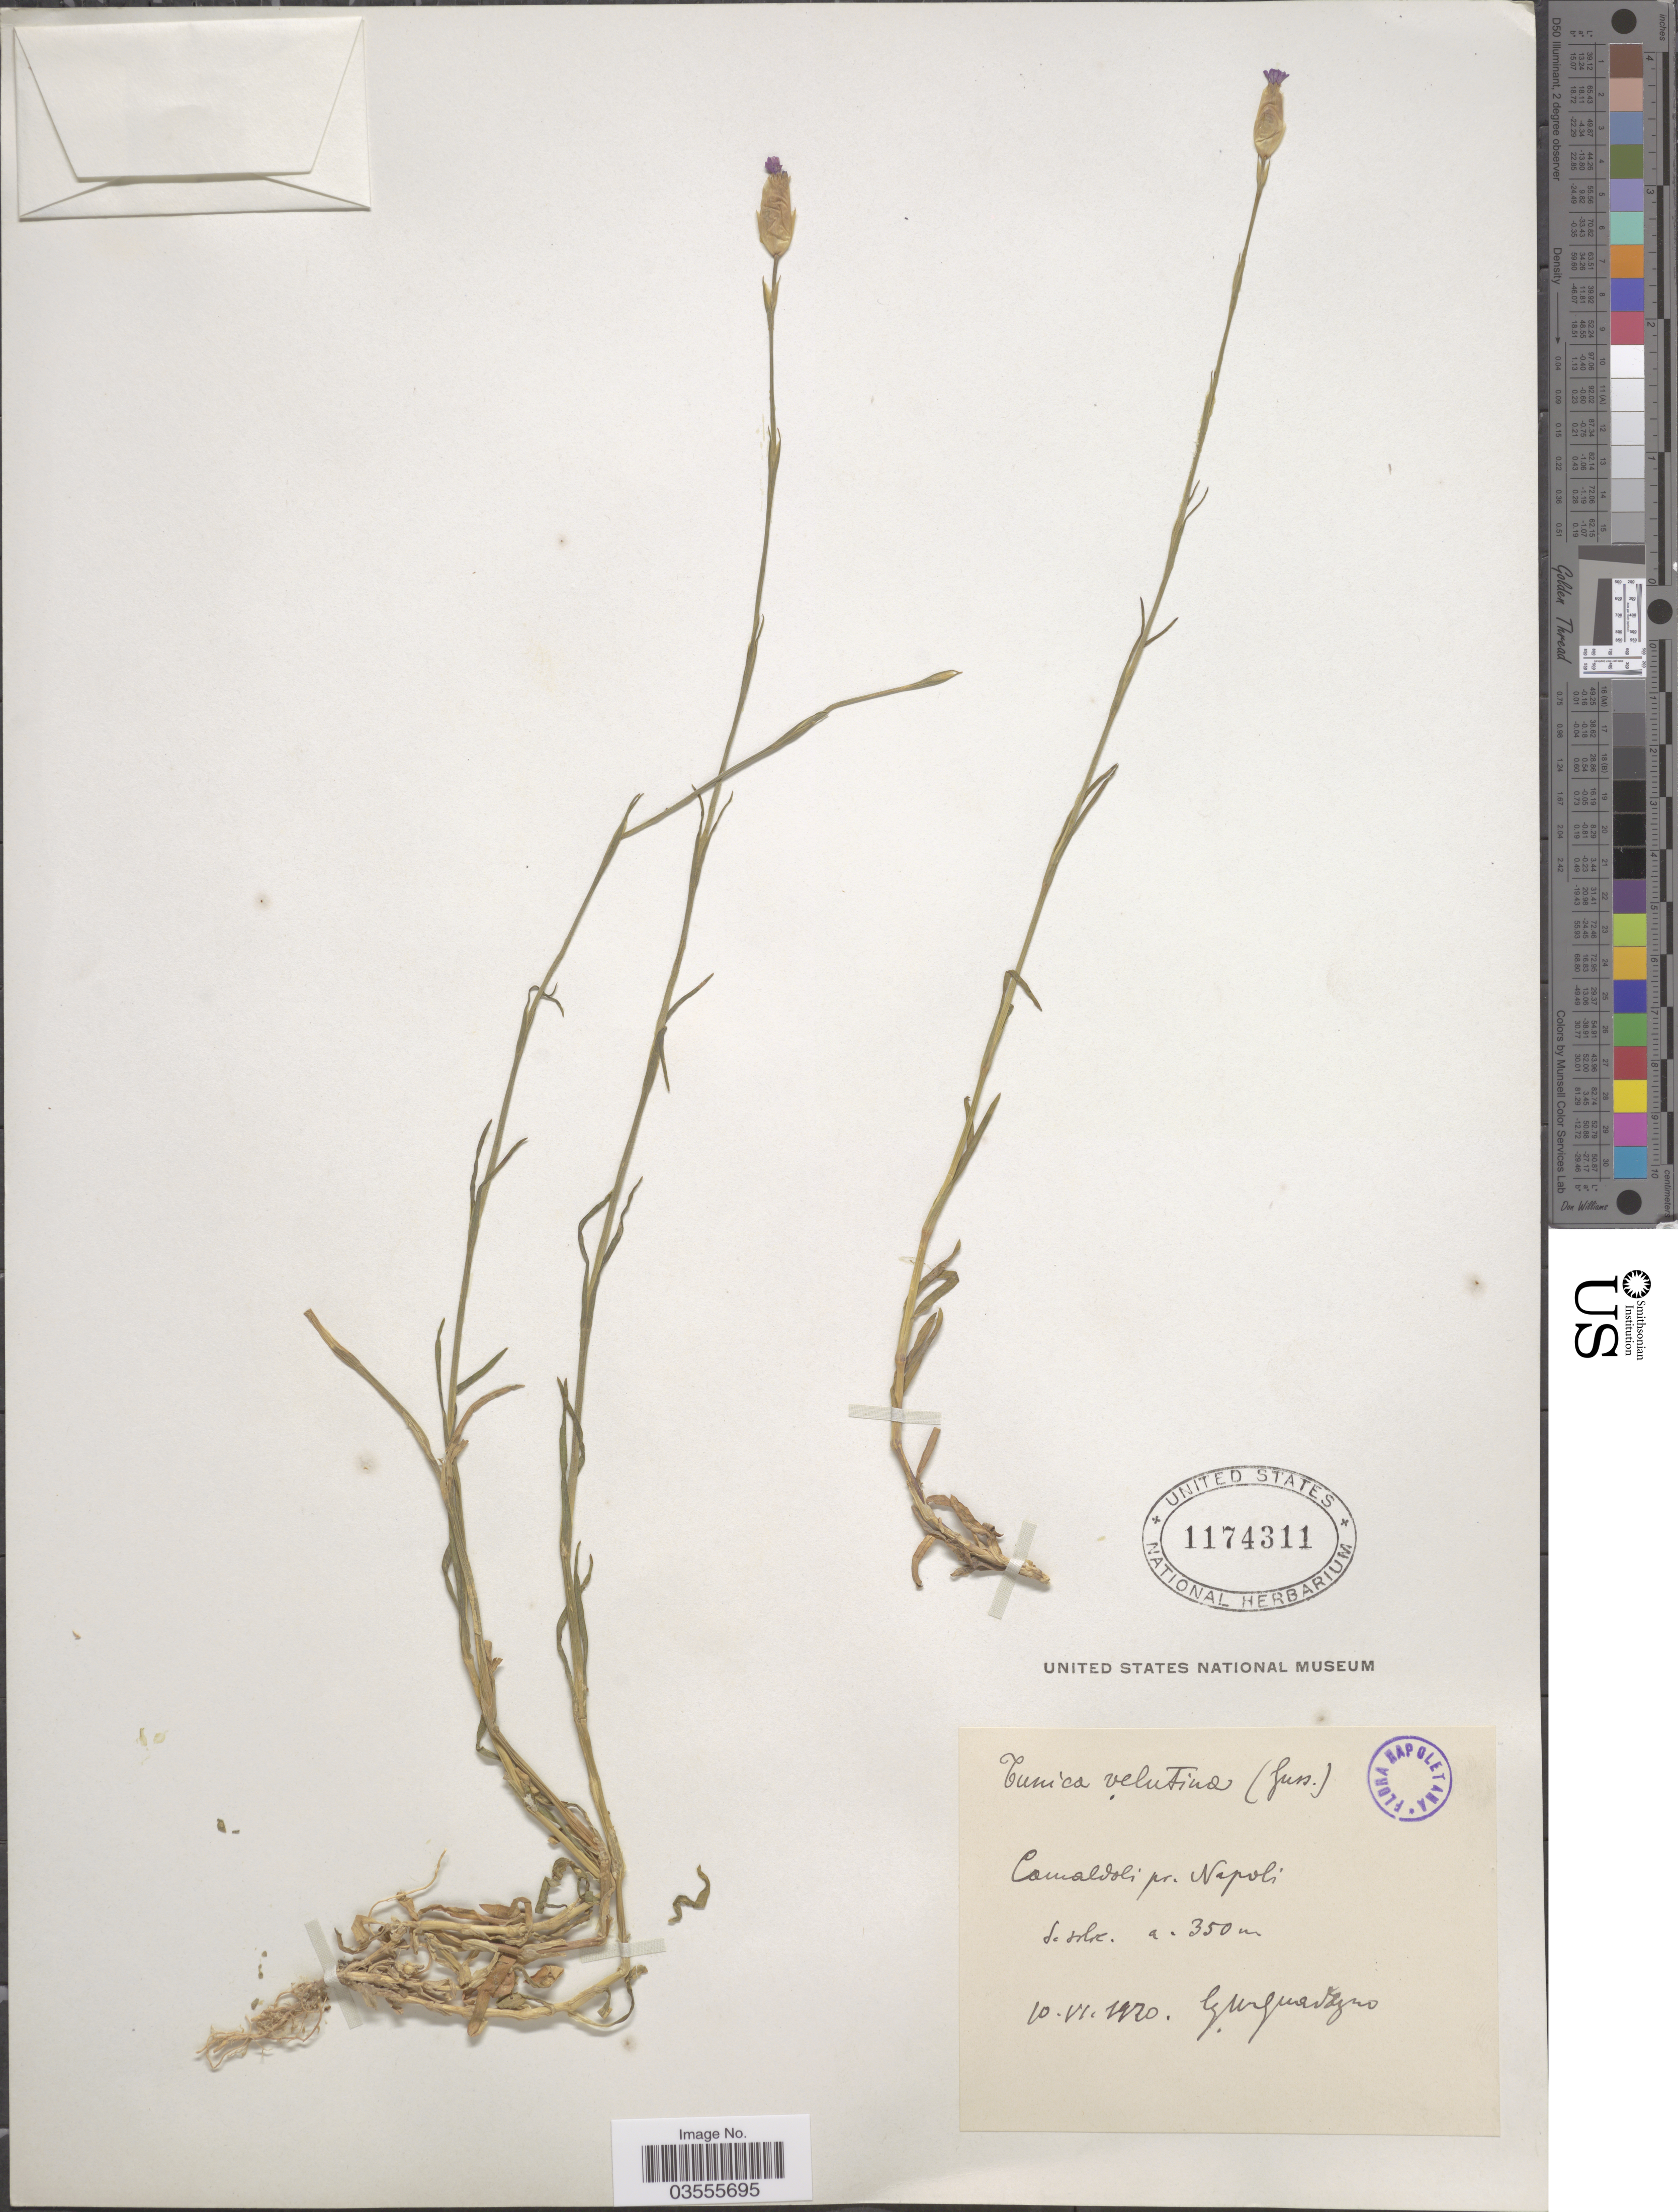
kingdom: Plantae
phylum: Tracheophyta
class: Magnoliopsida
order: Caryophyllales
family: Caryophyllaceae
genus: Petrorhagia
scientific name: Petrorhagia dubia subsp. dubia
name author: (Raf.) López & Romo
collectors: G. Guadagno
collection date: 1920-06-10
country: Italy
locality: Camaldoli pr. Napoli.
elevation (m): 350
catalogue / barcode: US 1174311